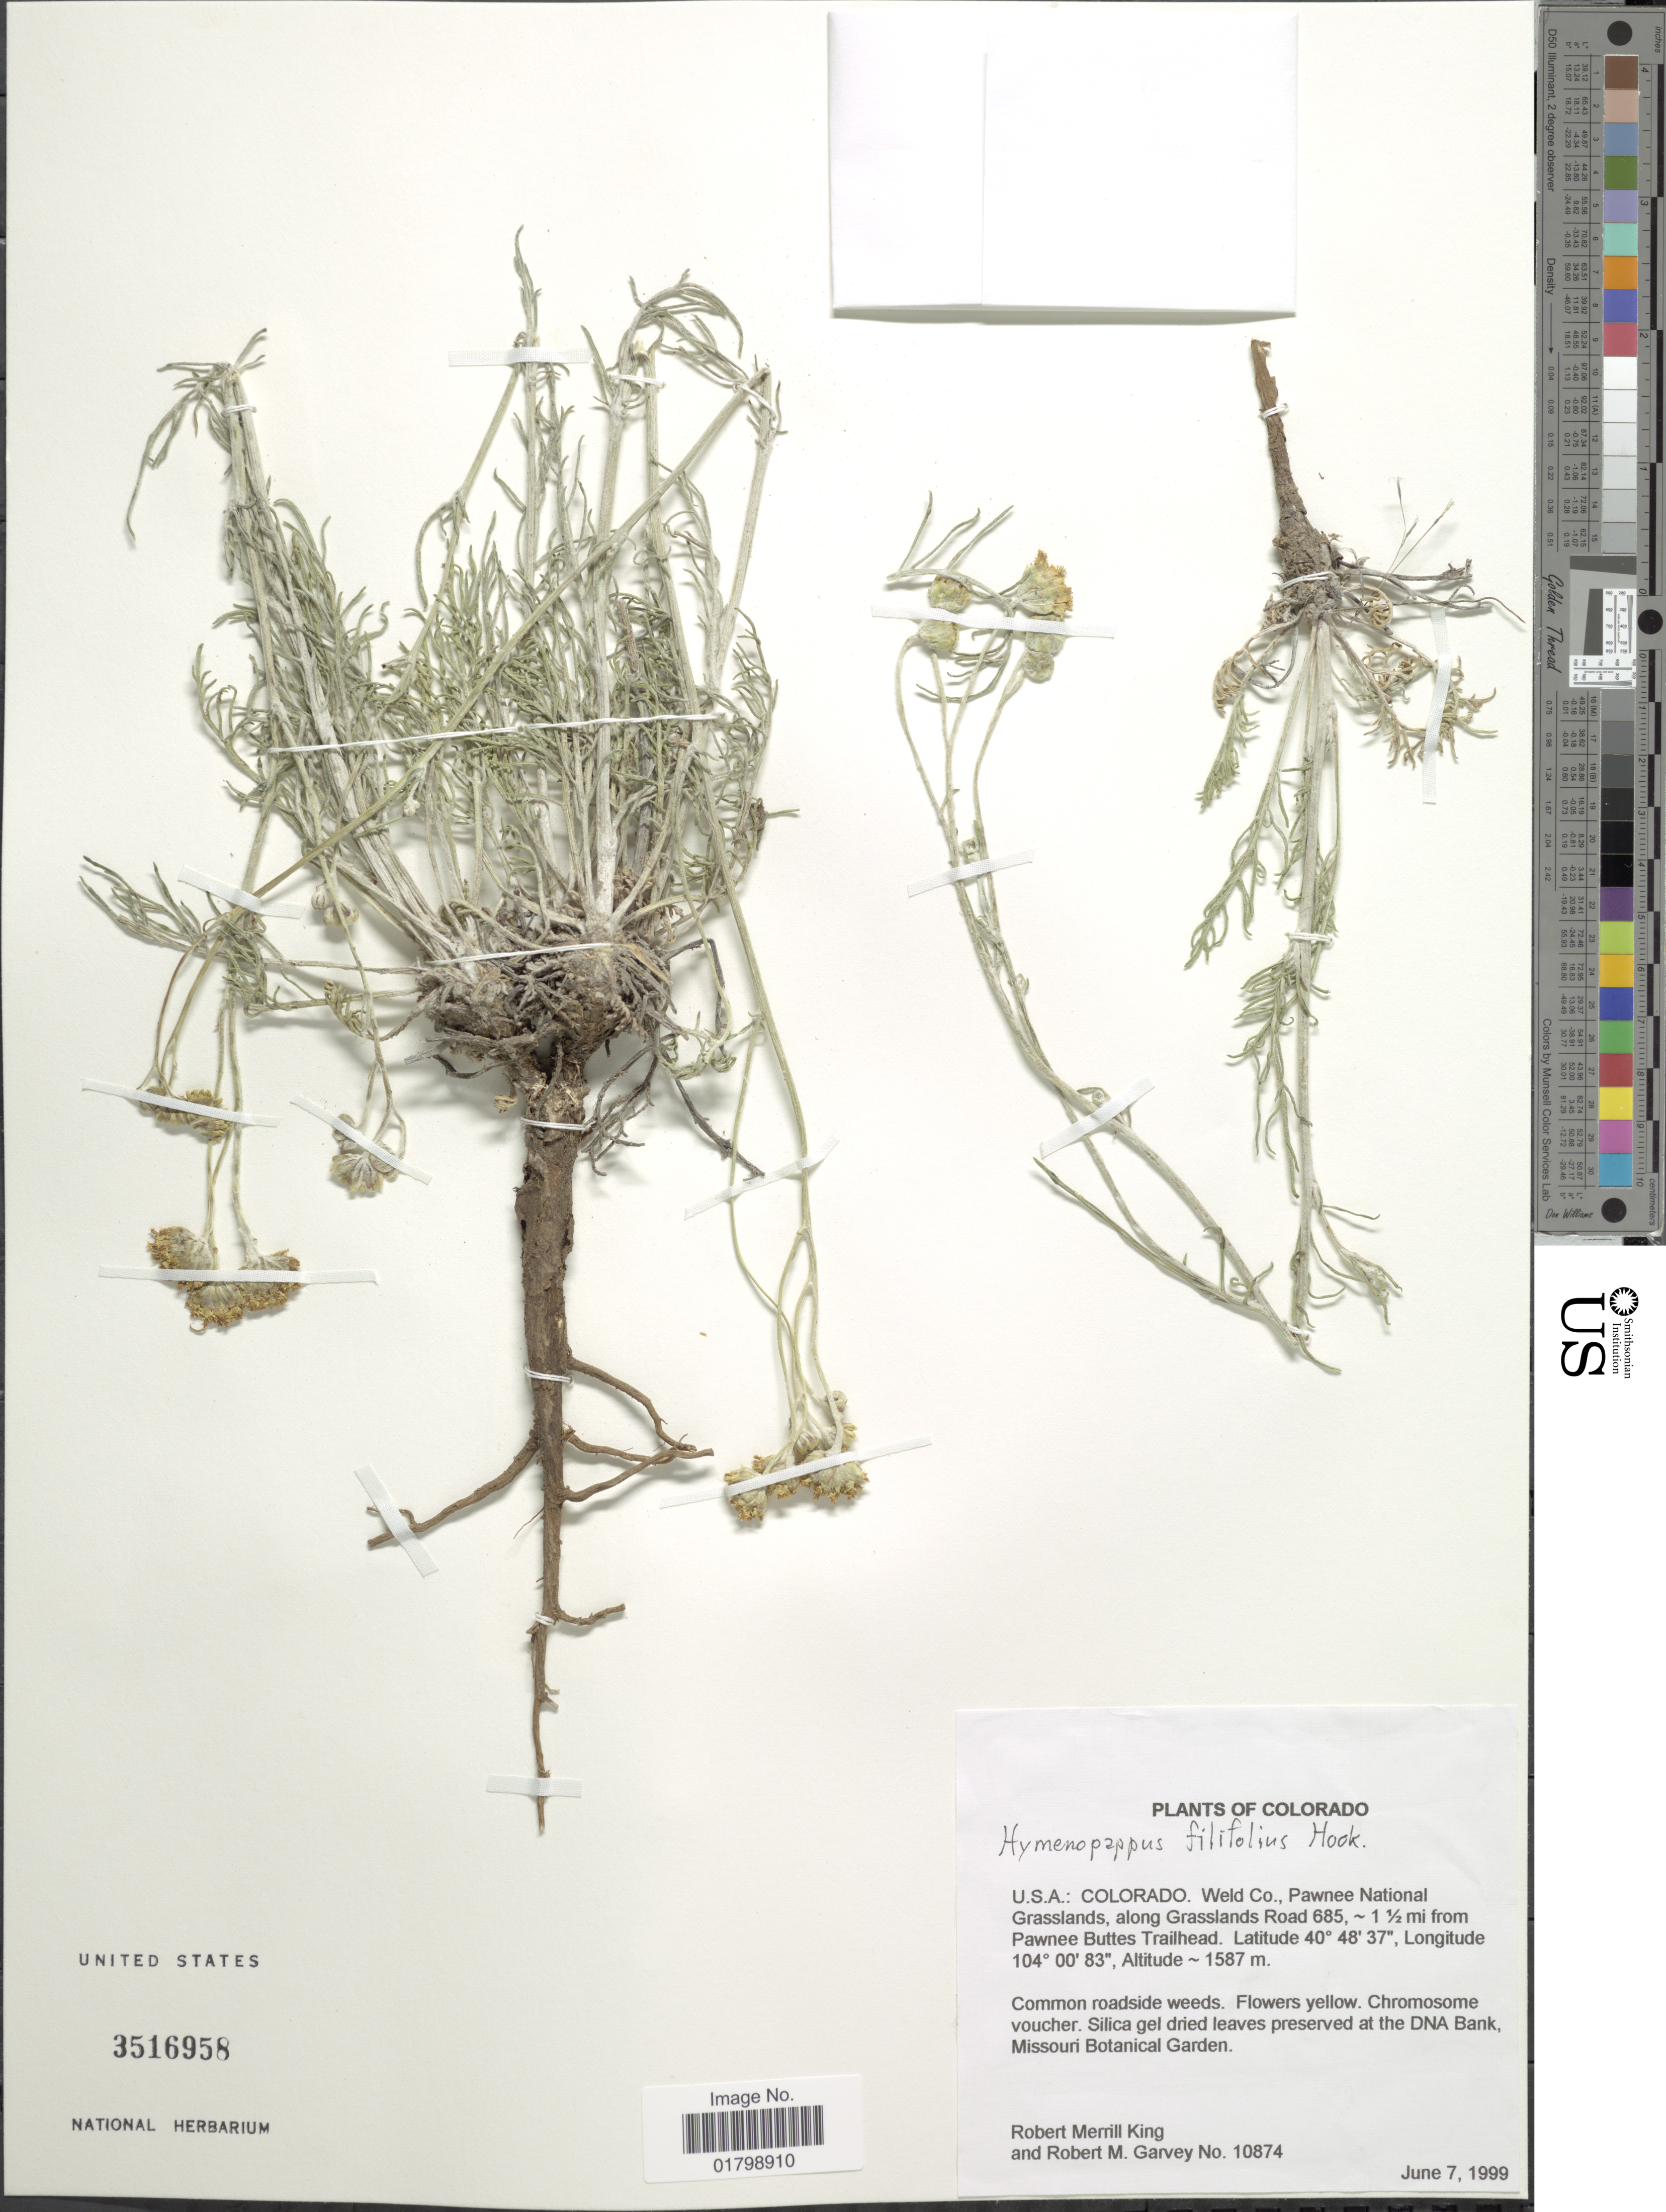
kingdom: Plantae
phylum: Tracheophyta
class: Magnoliopsida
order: Asterales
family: Asteraceae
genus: Hymenopappus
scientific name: Hymenopappus filifolius var. polycephalus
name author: (Osterh.) B.L. Turner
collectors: R. M. King & R. Garvey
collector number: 10874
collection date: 1999-06-07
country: United States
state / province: Colorado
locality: Weld Co., Pawnee National Grasslands, along Grasslands Road 685 - 1 ½ mi from Pawnee Buttes Trailhead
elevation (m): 1587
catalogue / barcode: US 3516958